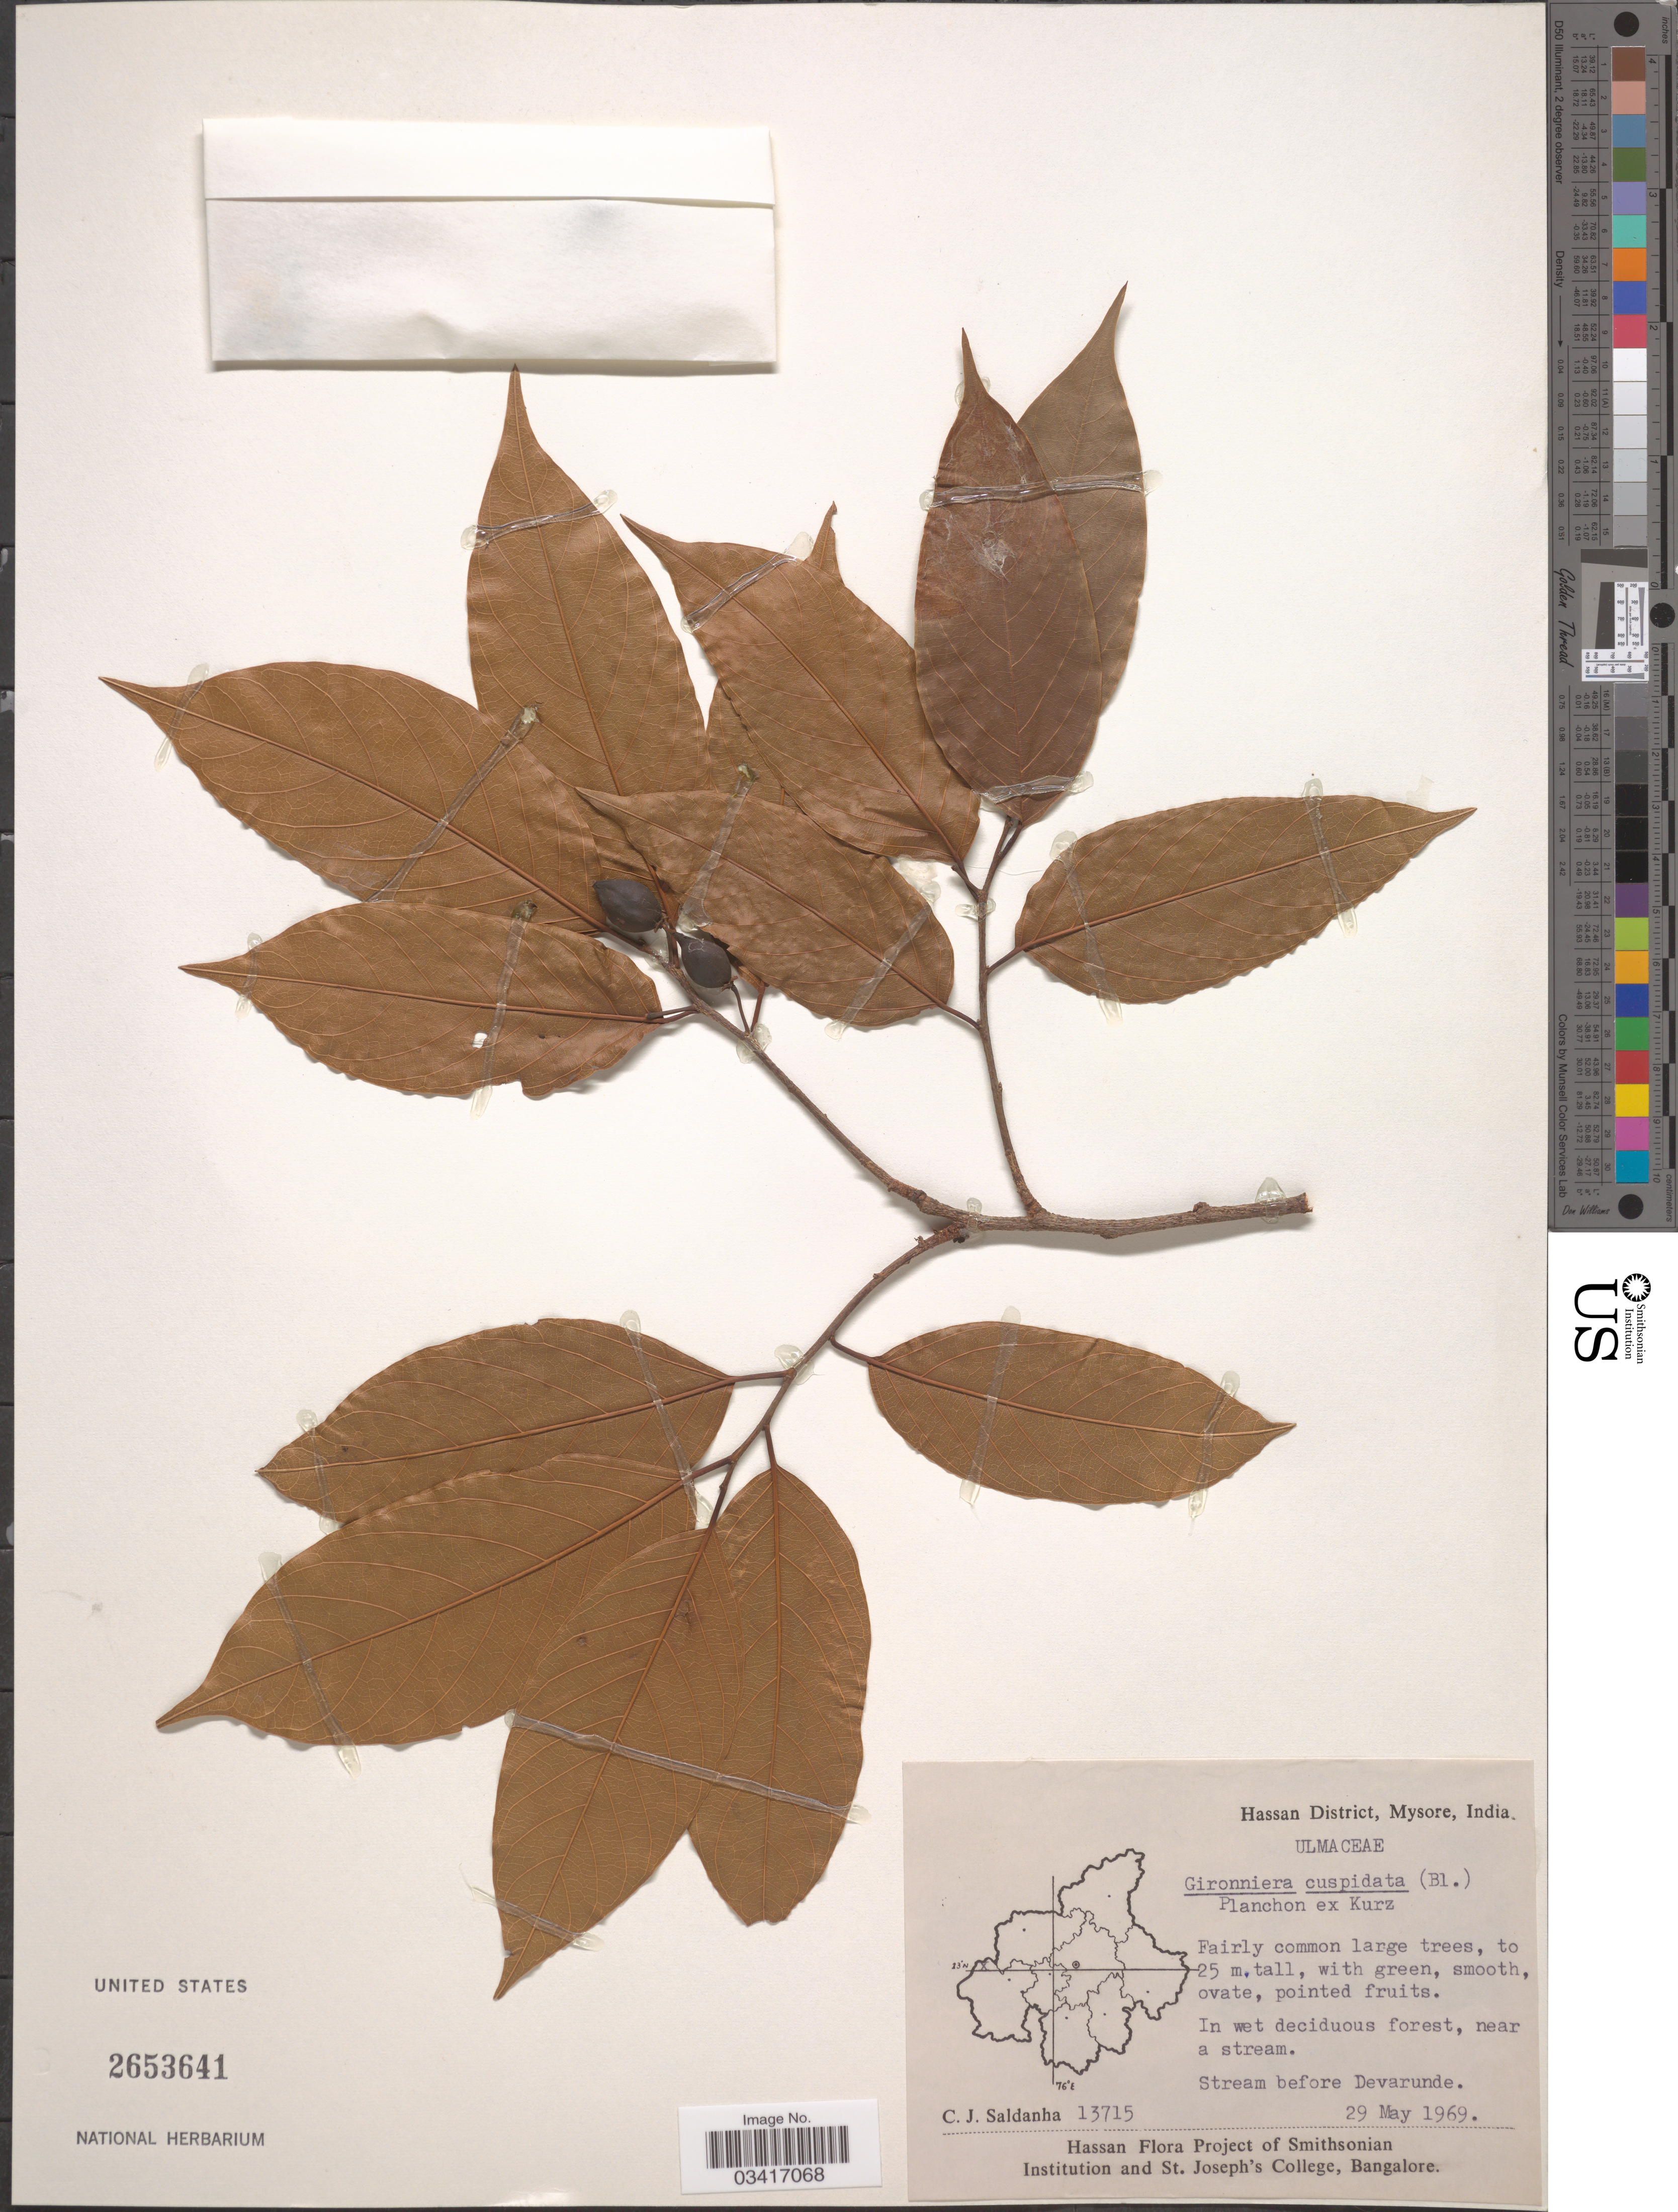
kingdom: Plantae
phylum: Tracheophyta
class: Magnoliopsida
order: Rosales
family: Cannabaceae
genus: Aphananthe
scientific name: Aphananthe cuspidata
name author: (Blume) Planch.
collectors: C. J. Saldanha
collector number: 13715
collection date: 1969-05-29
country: India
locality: Hassan District, Mysore. Stream before Devarunde.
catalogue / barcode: US 2653641